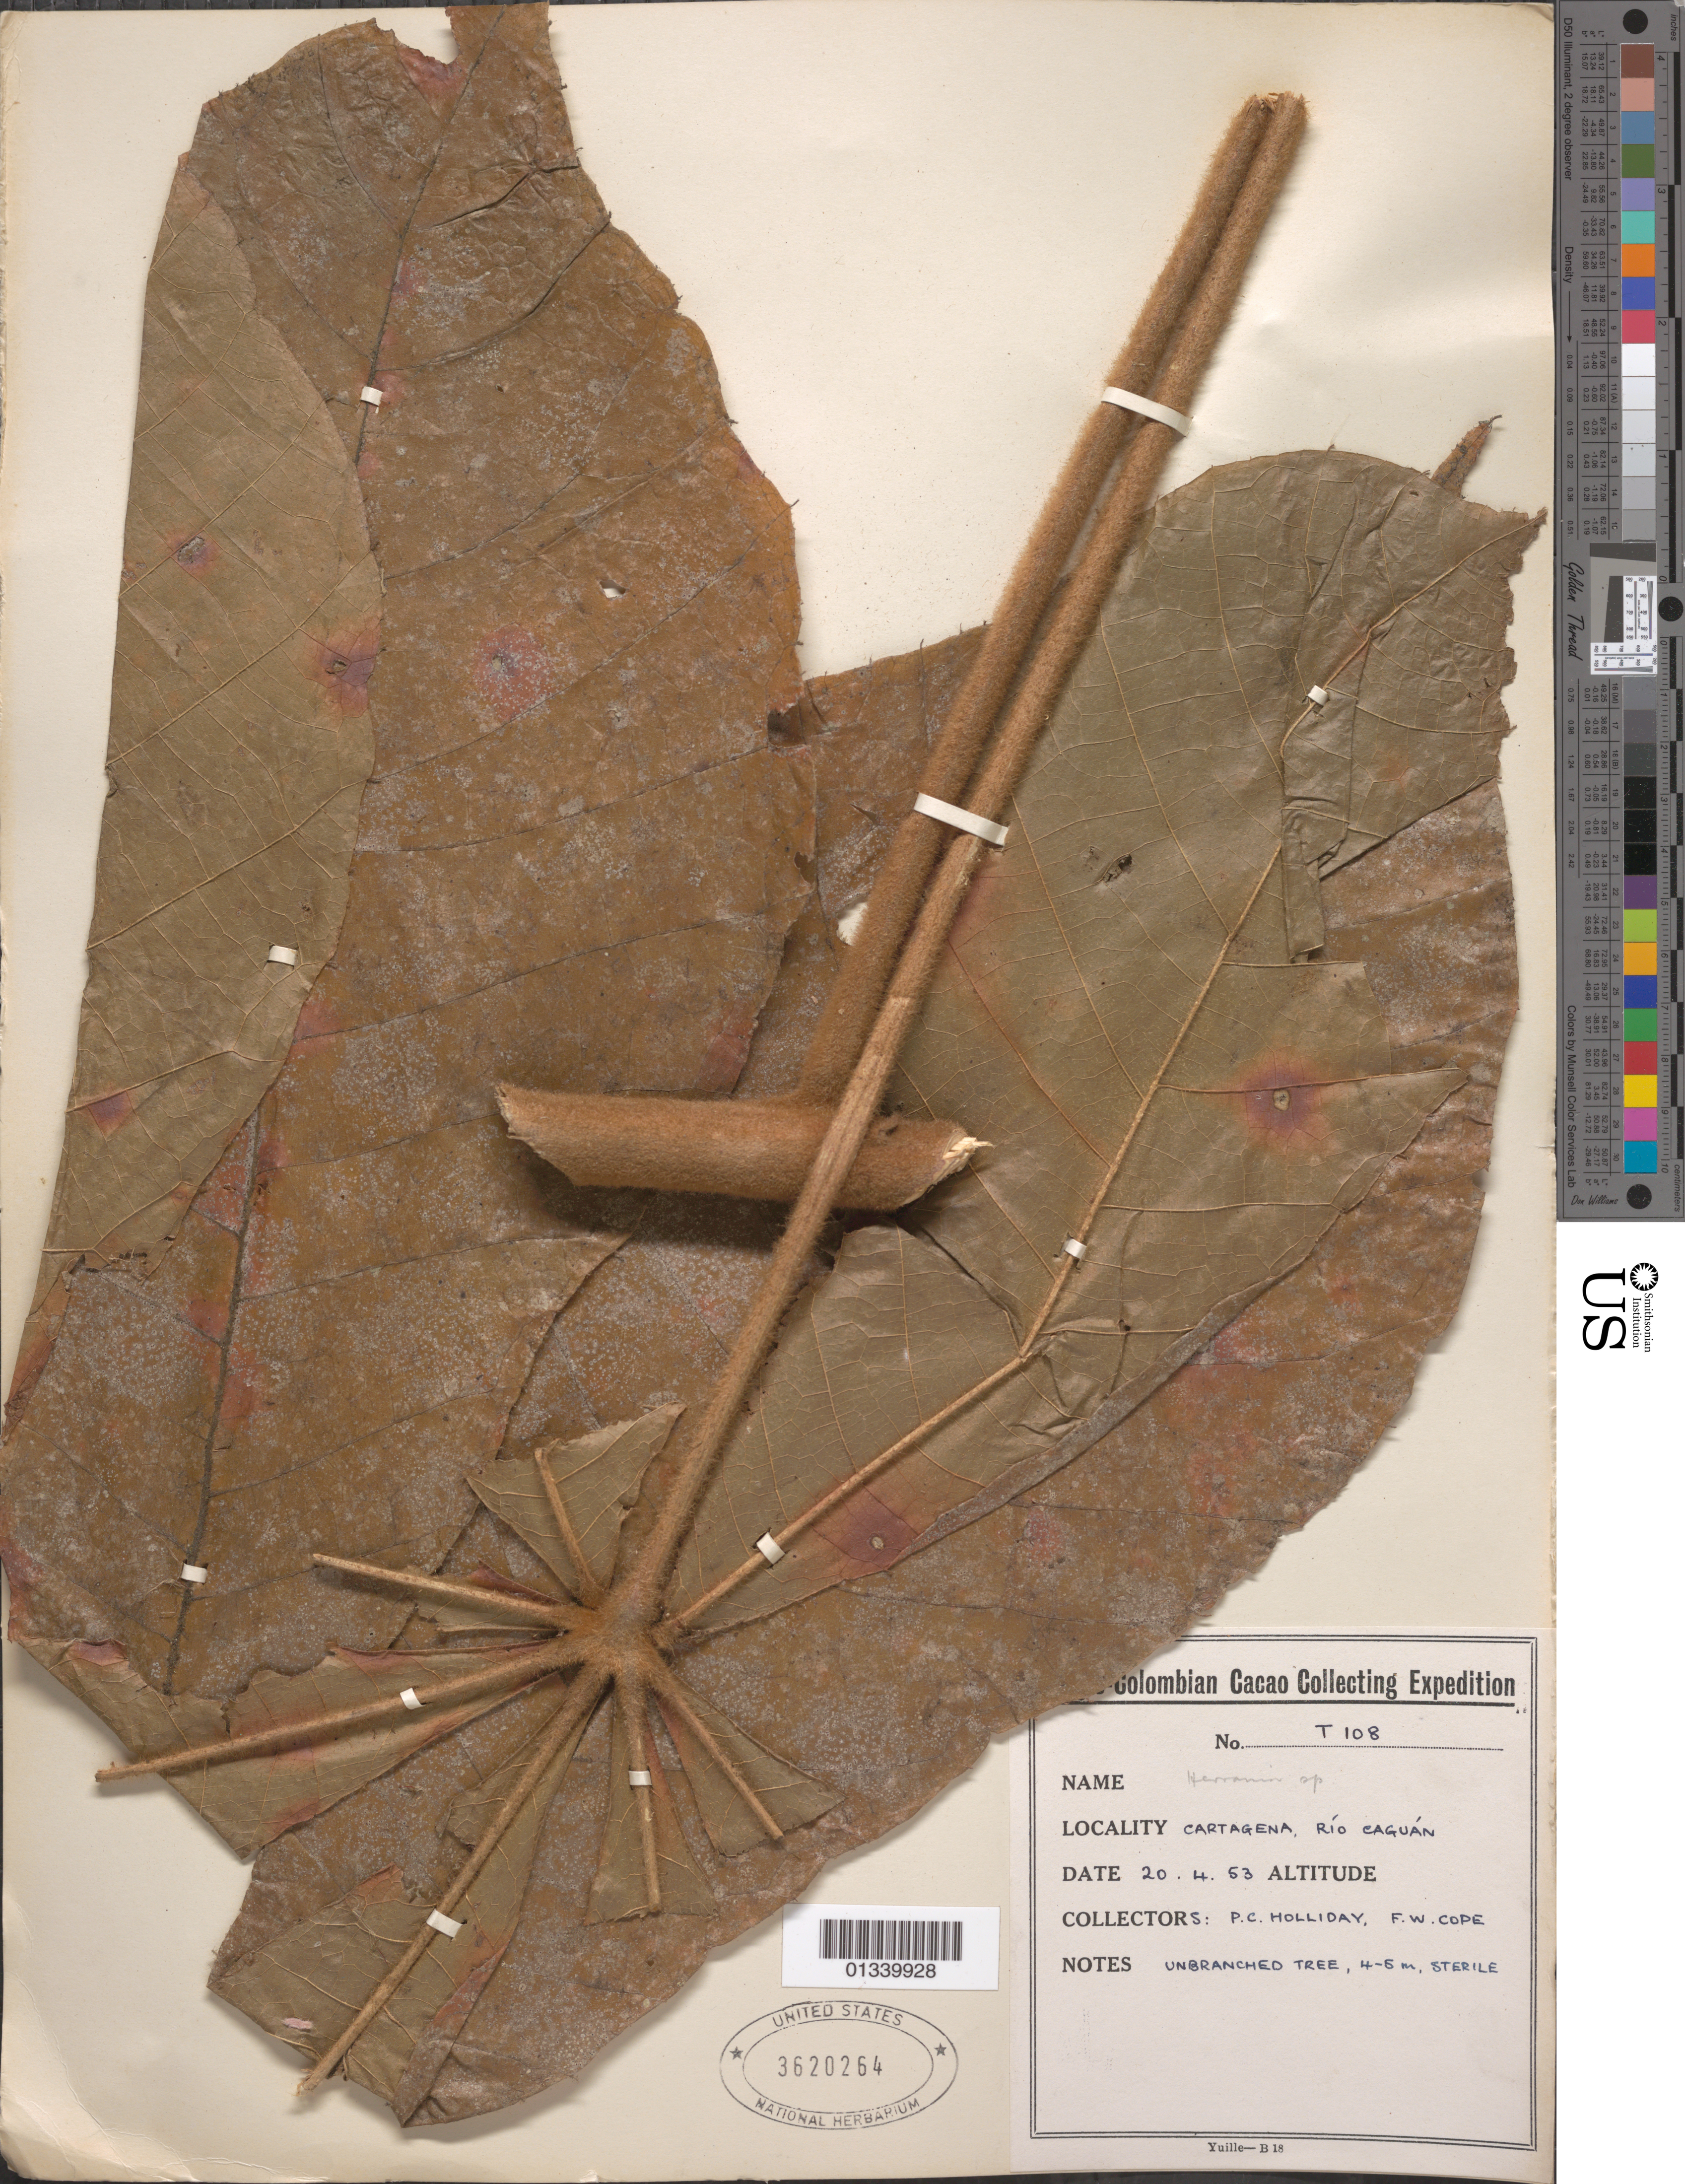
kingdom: Plantae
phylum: Tracheophyta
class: Magnoliopsida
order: Malvales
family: Malvaceae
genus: Herrania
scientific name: Herrania sp.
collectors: P. C. Holliday & F. Cope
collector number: T-108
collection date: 1953-04-20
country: Colombia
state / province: Bolívar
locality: Cartagena, Rio Caguan.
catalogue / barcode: US 3620264